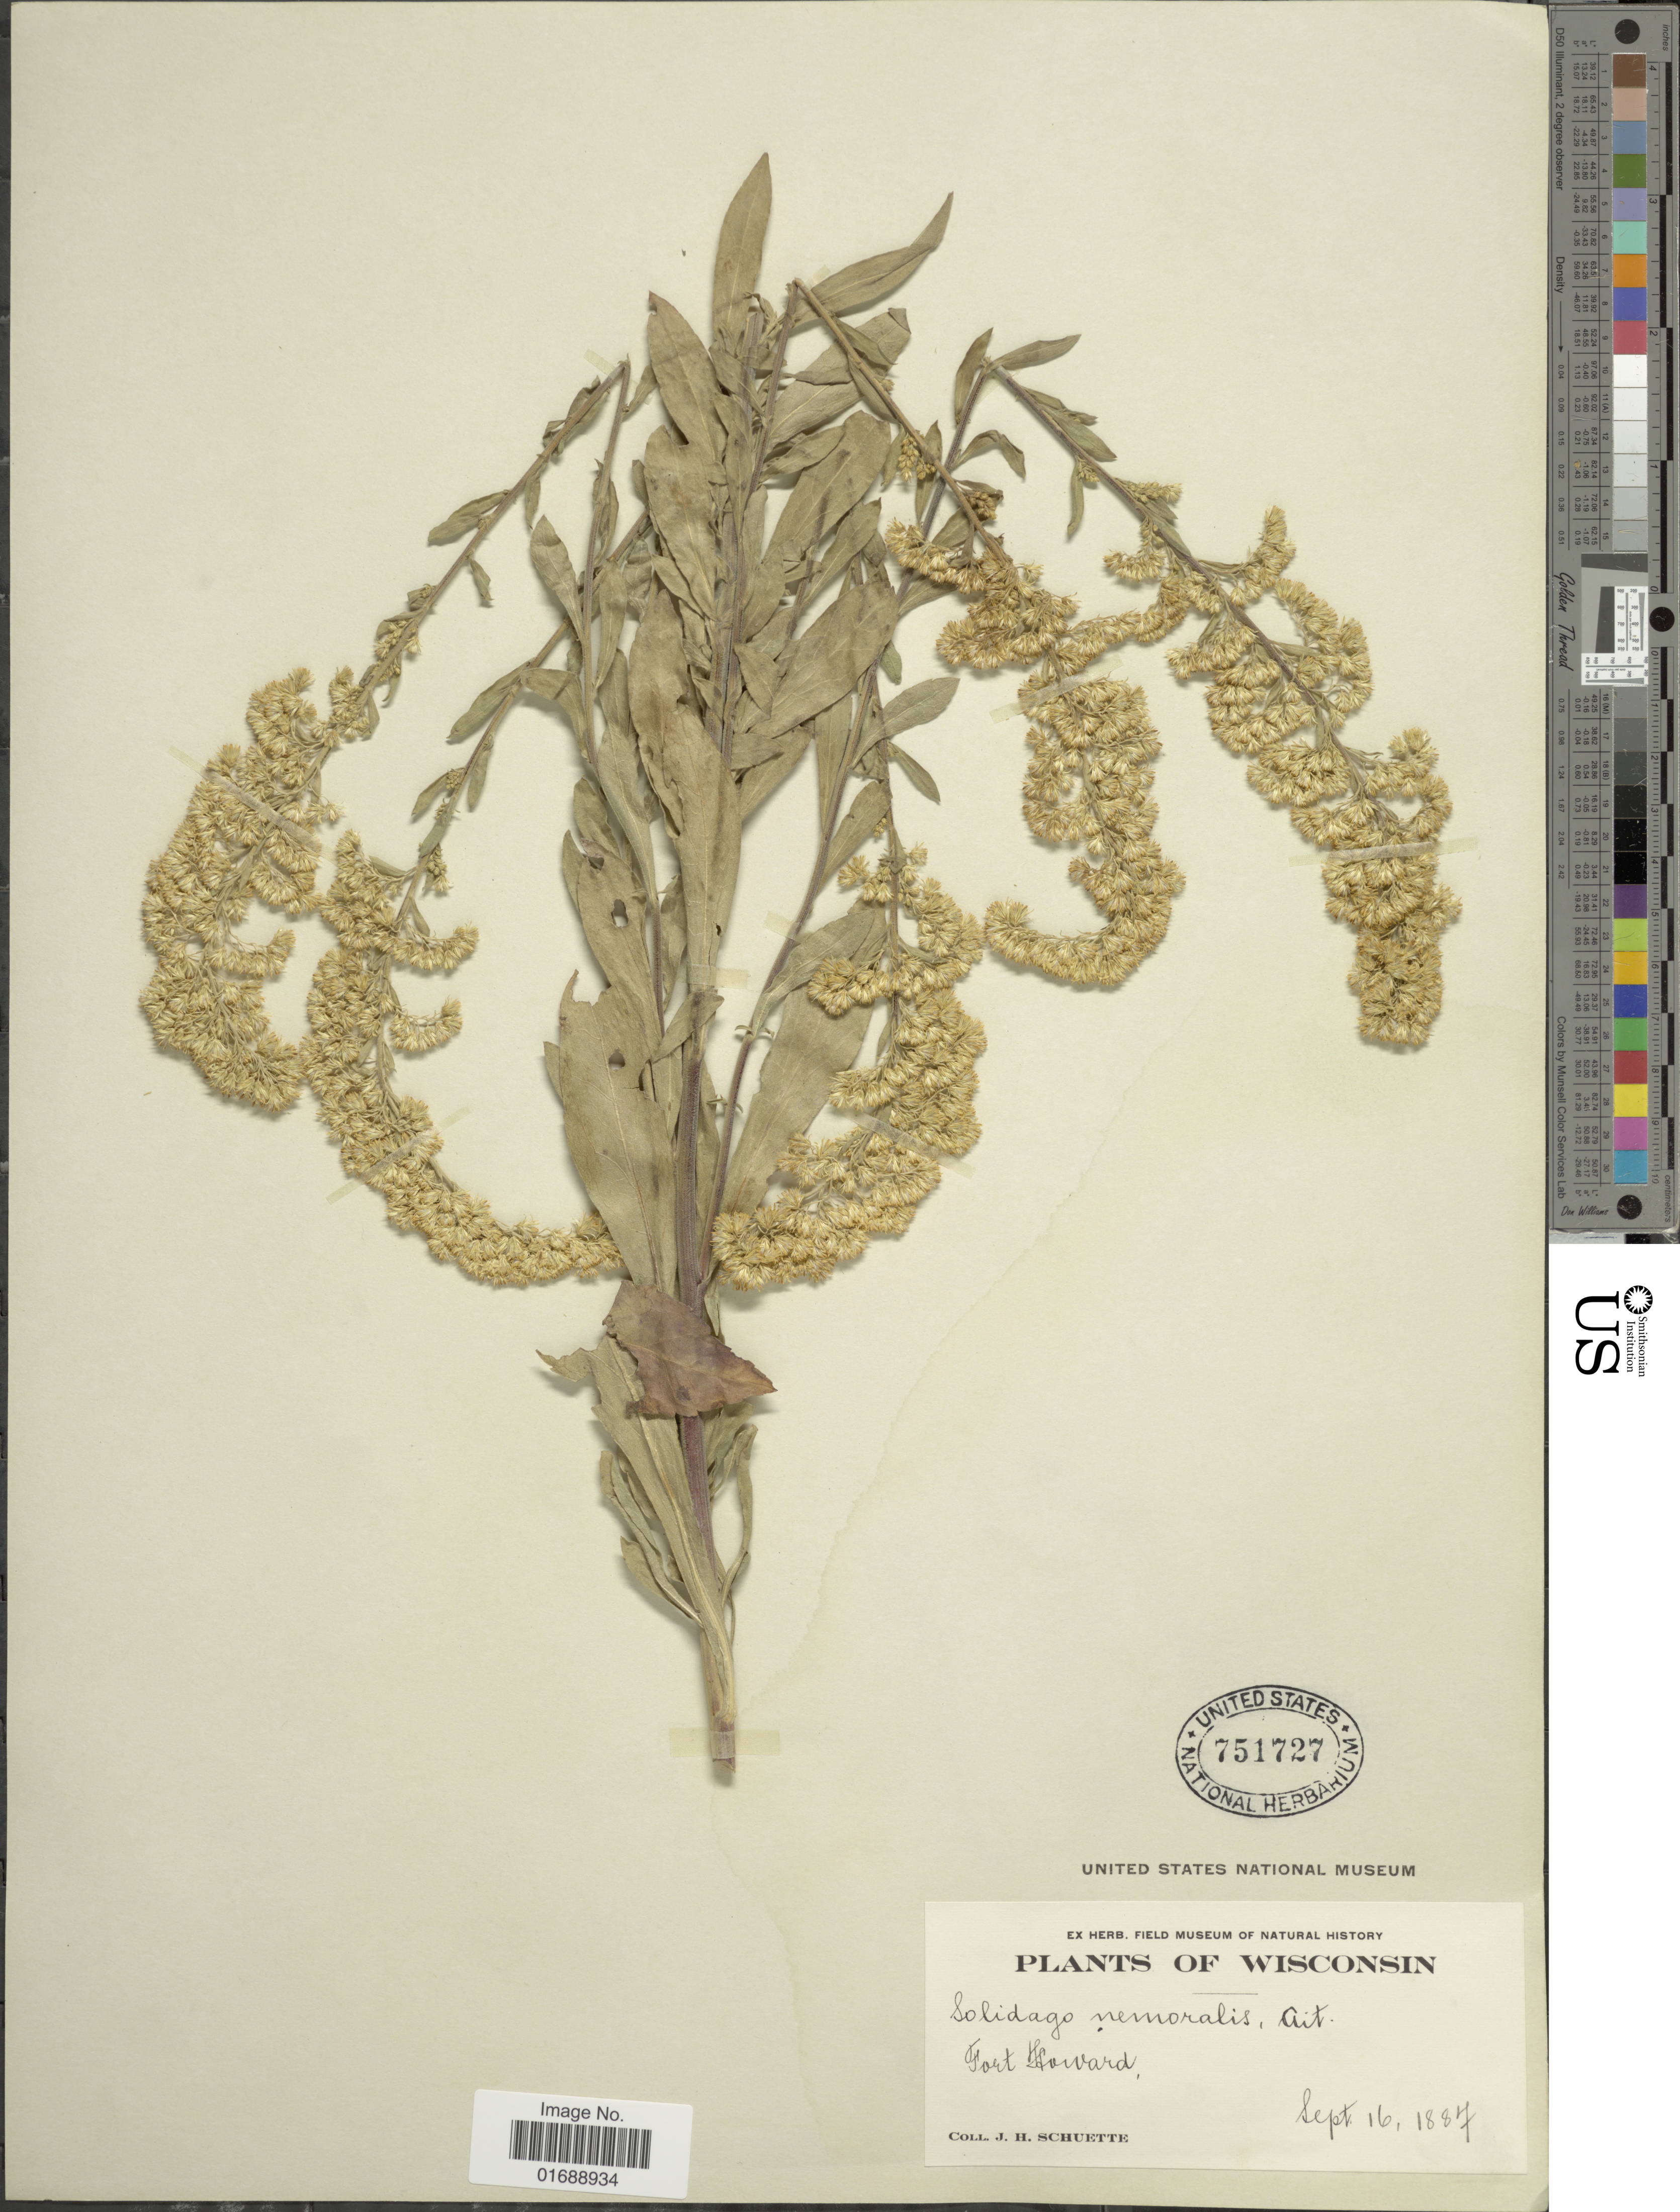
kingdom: Plantae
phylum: Tracheophyta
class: Magnoliopsida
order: Asterales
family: Asteraceae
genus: Solidago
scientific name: Solidago nemoralis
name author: Aiton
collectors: J. H. Schuette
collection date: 1887-09-16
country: United States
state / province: Wisconsin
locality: Fort Harvard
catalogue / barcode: US 751727